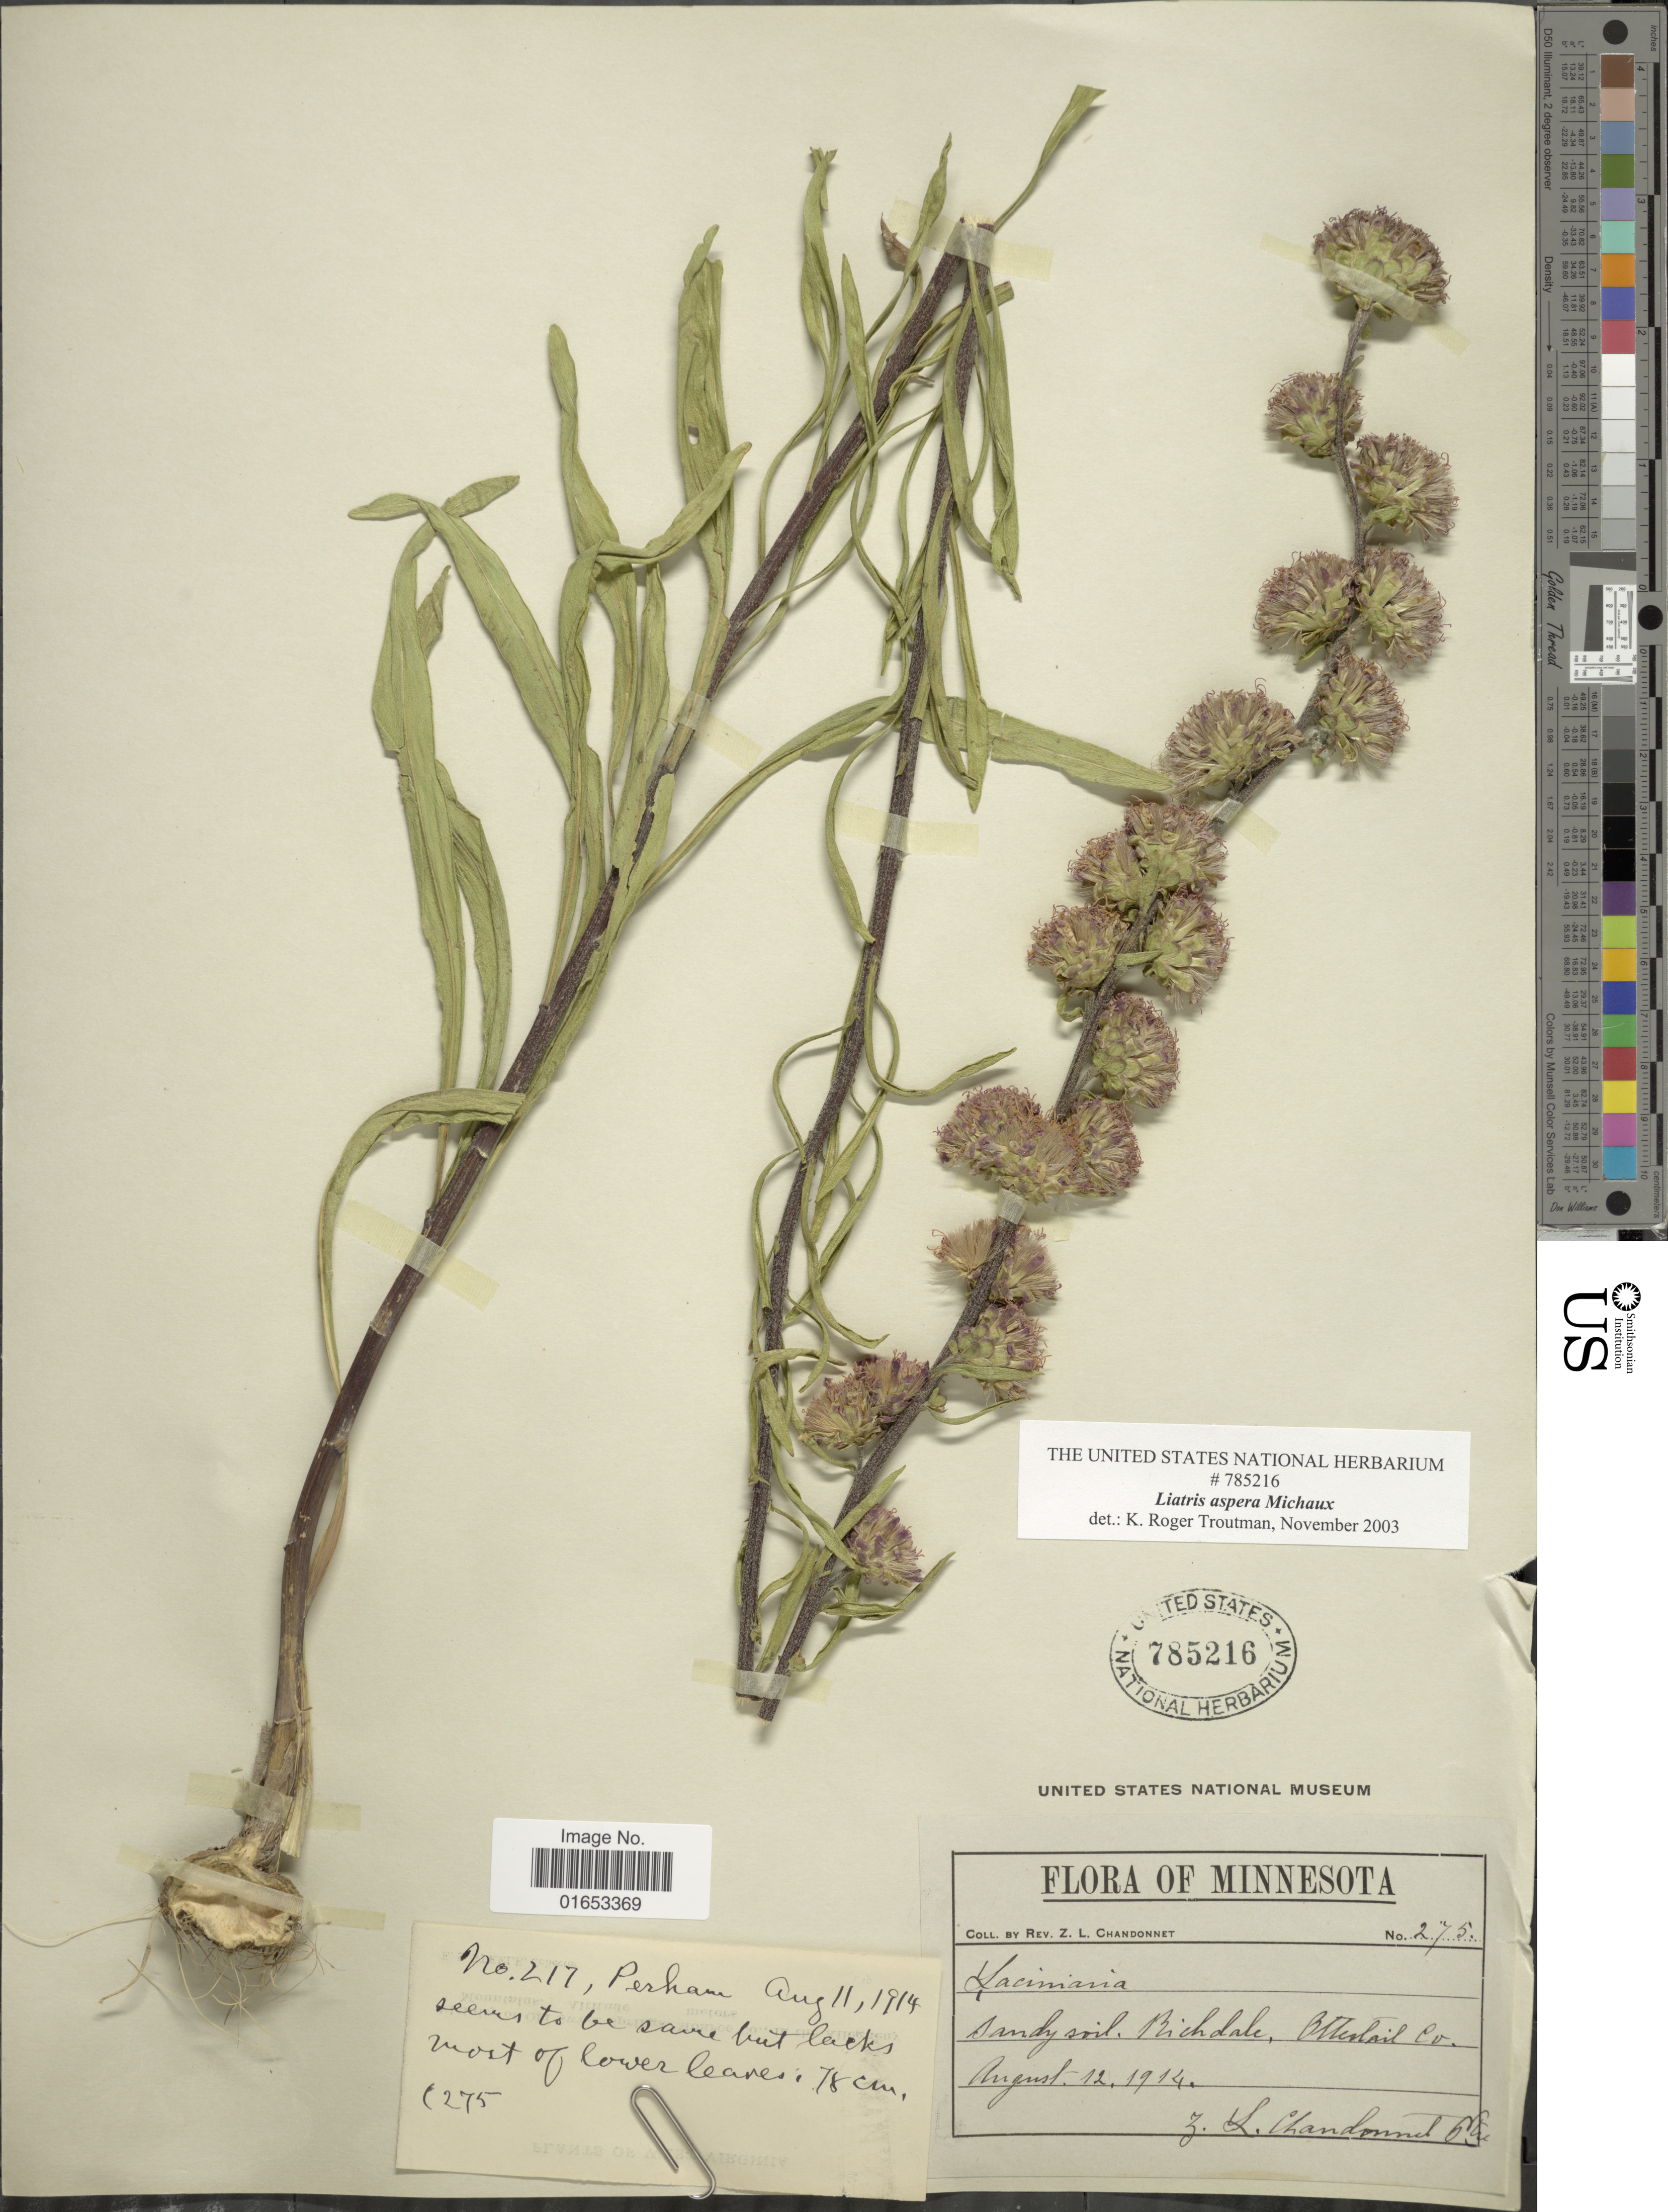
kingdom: Plantae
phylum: Tracheophyta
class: Magnoliopsida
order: Asterales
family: Asteraceae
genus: Liatris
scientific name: Liatris aspera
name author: Michx.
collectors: Z. Chandonnet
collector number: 217/275?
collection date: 1914-08-11/1914-08-12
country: United States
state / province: Minnesota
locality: Perham, Bichdale, Otter Tail Co.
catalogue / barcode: US 785216